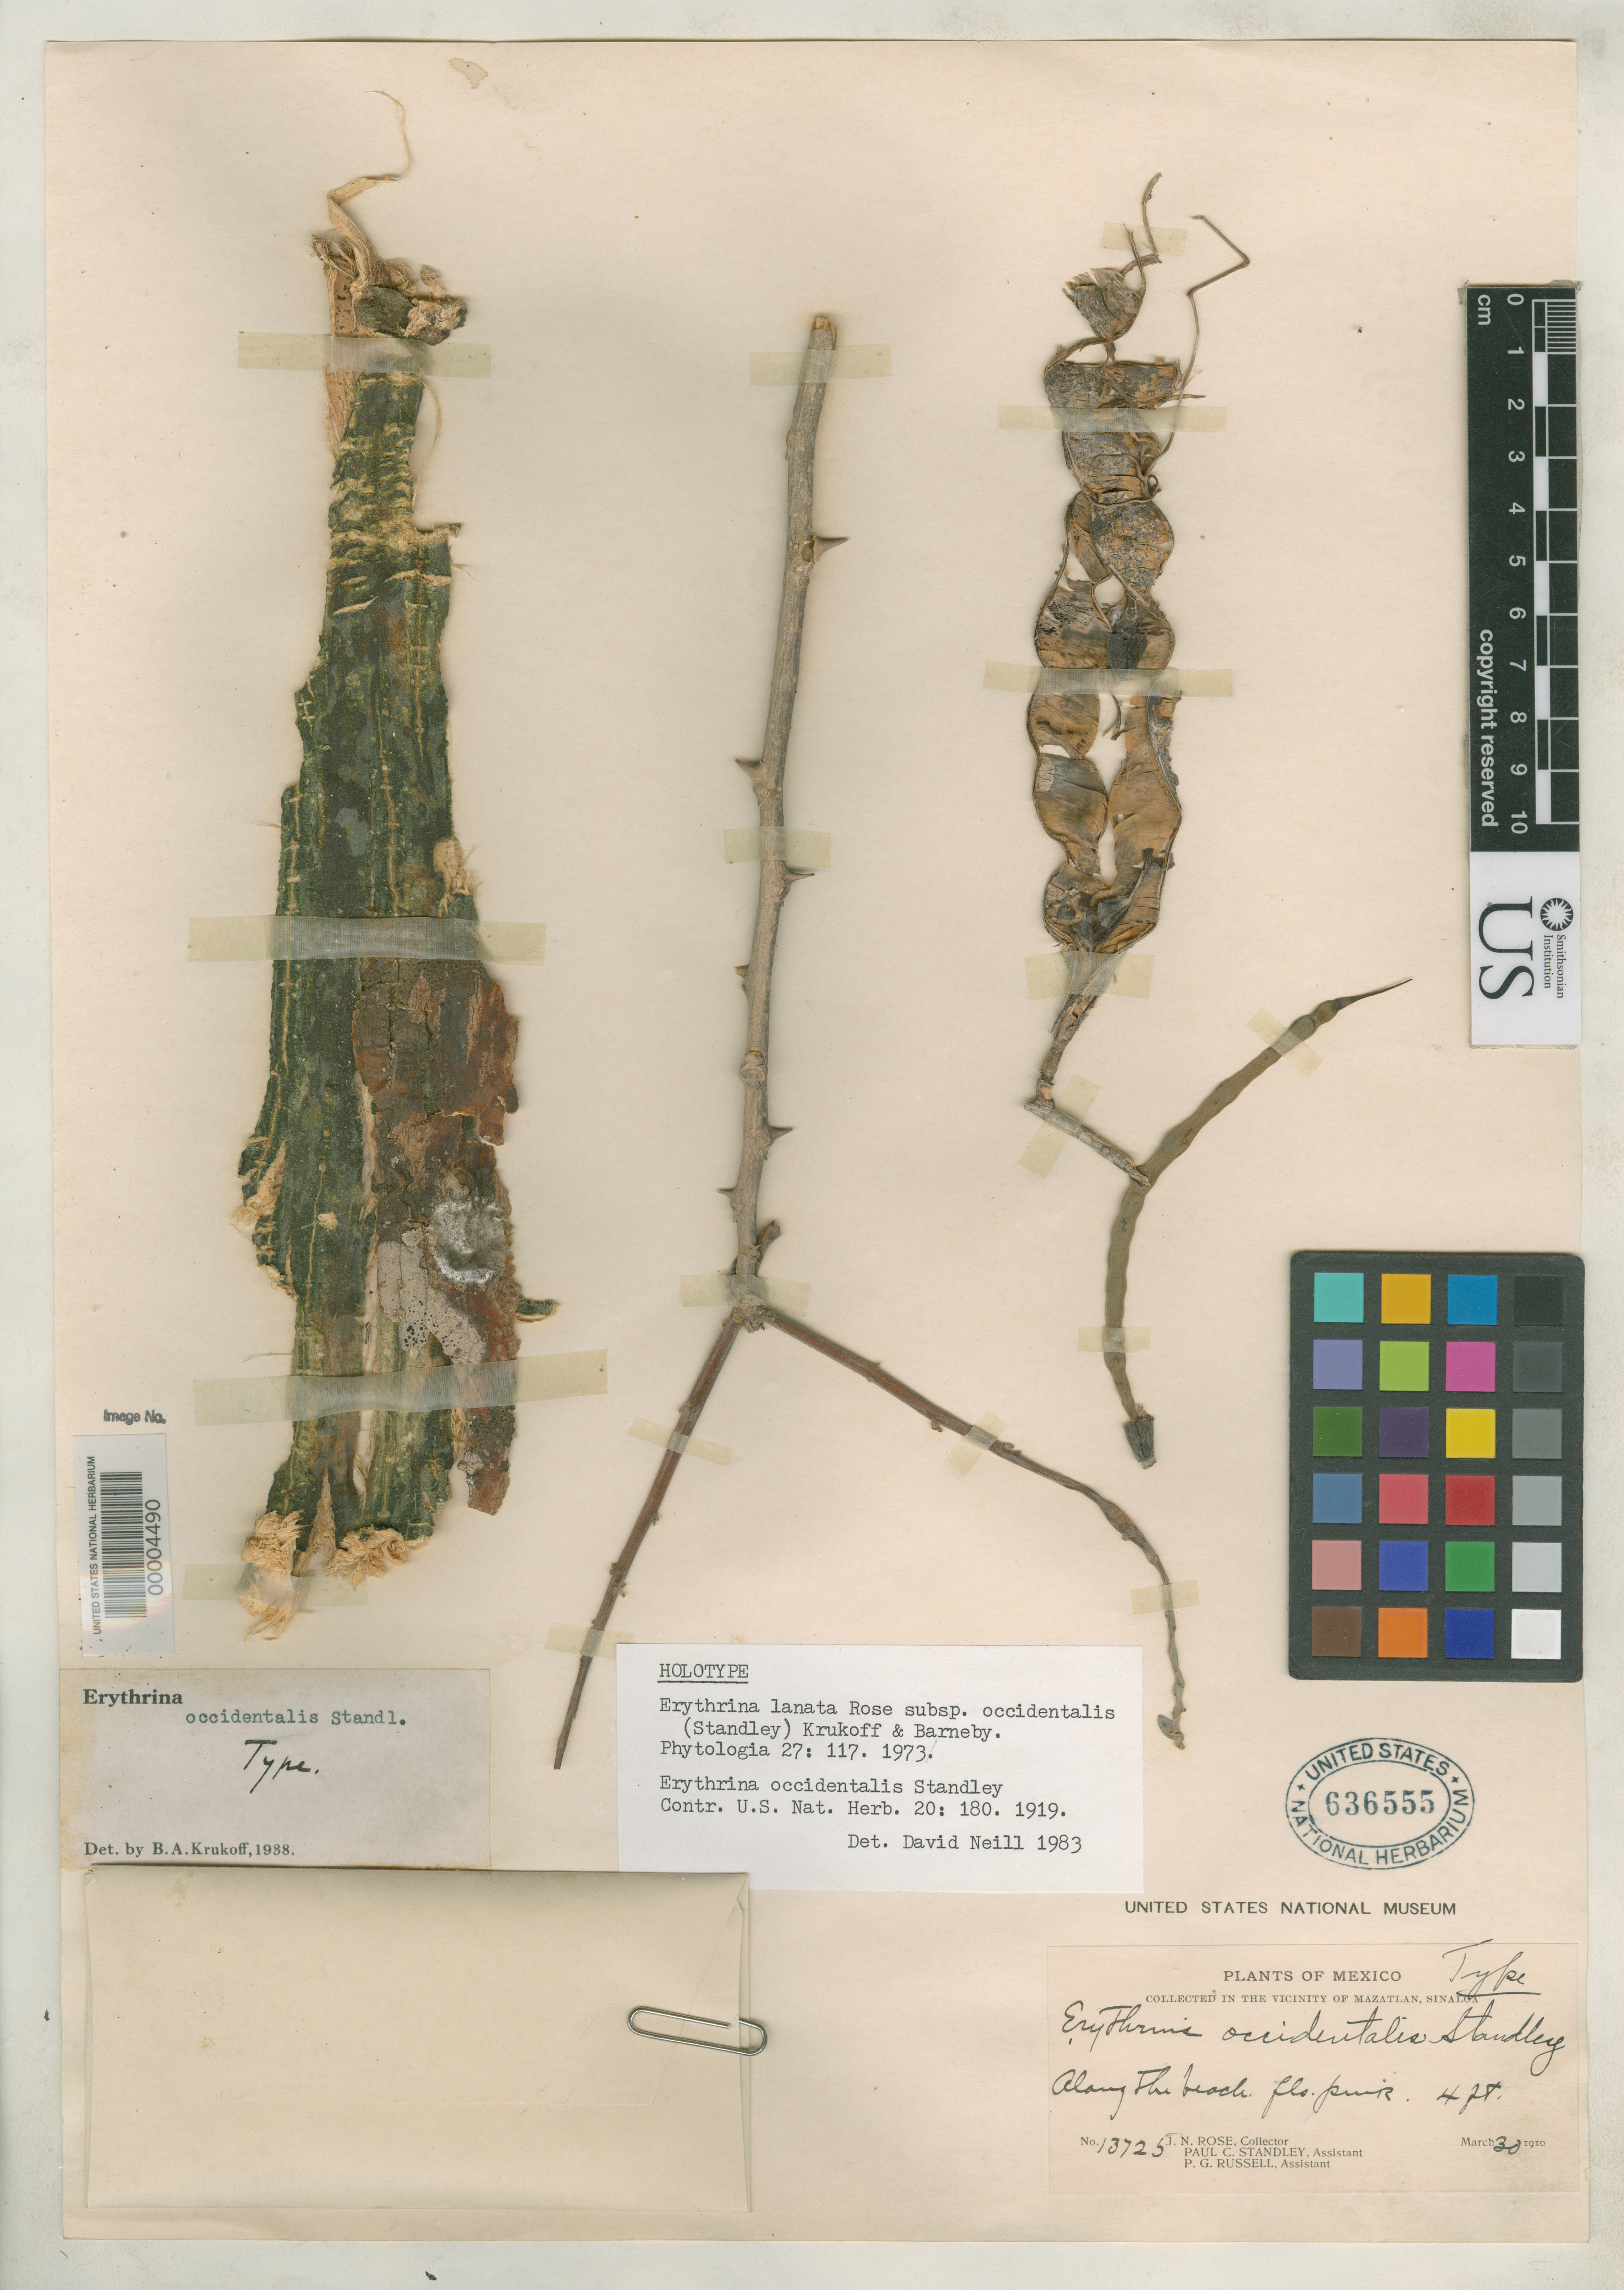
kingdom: Plantae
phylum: Tracheophyta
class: Magnoliopsida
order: Fabales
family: Fabaceae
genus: Erythrina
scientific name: Erythrina occidentalis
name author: Standl.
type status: Holotype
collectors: J. N. Rose, P. C. Standley & P. G. Russell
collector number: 13725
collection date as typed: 30 Mar 1910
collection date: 1910-03-30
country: Mexico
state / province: Sinaloa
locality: Mazatlan.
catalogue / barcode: US 636555